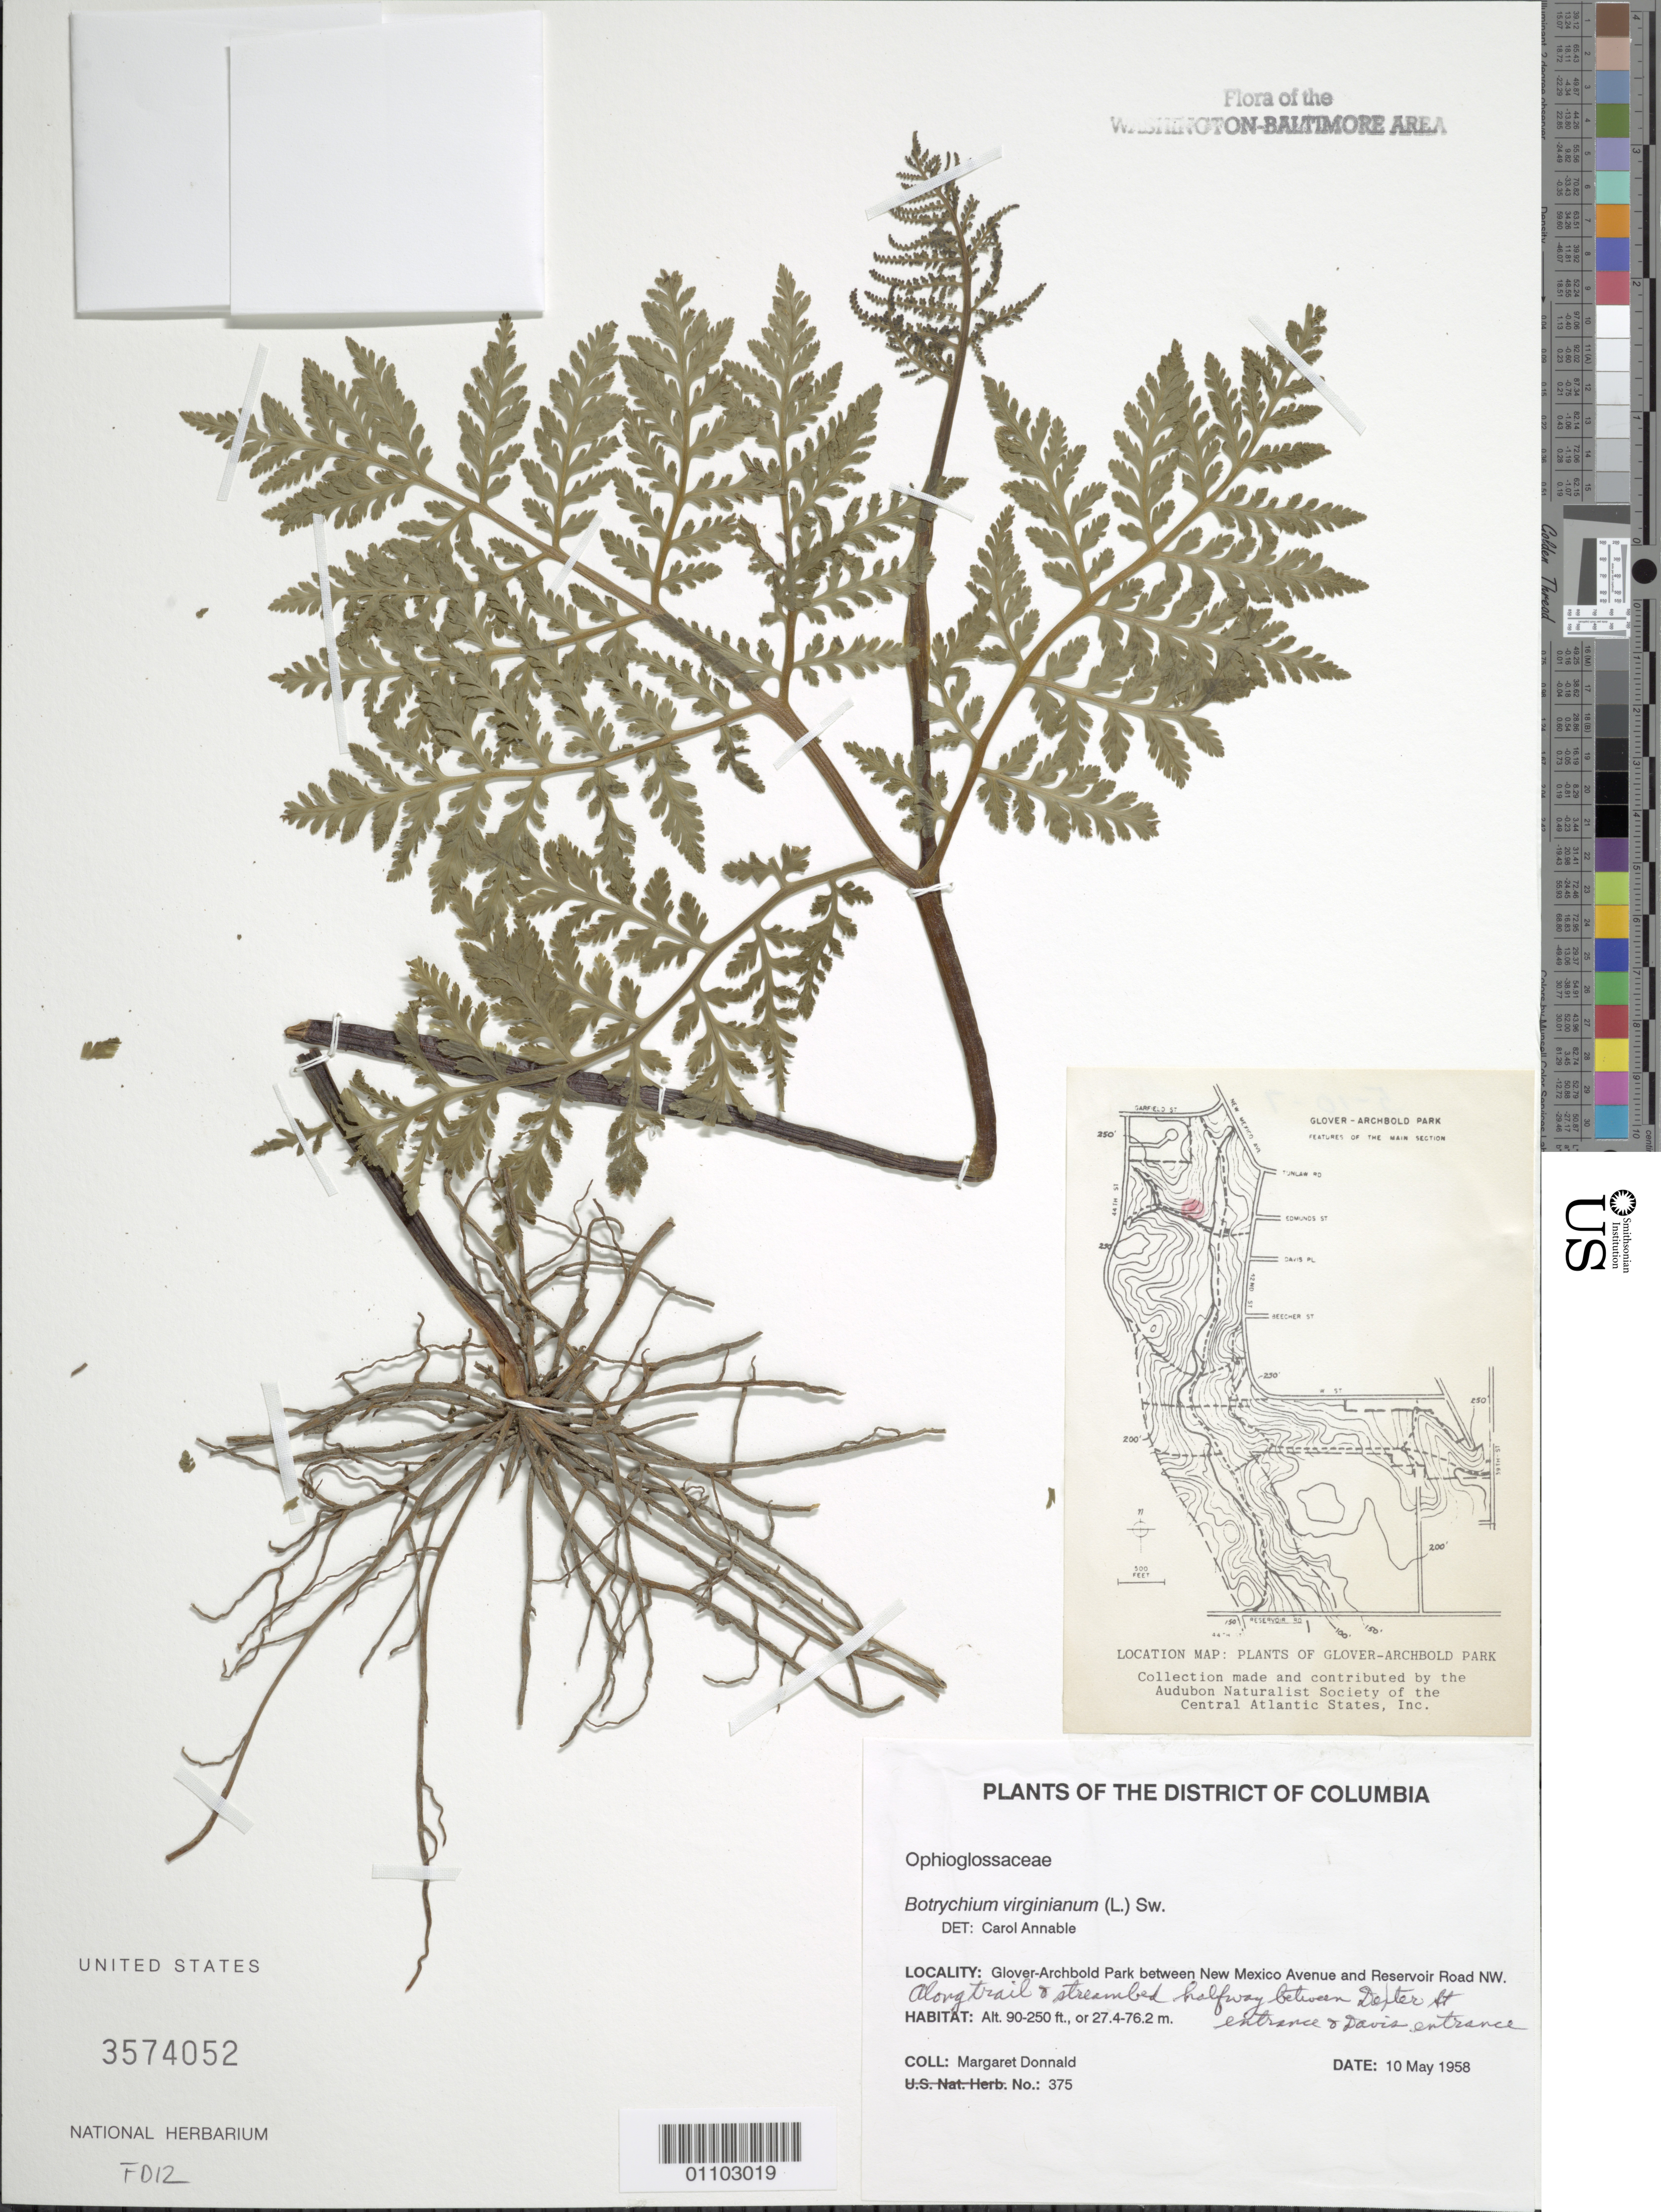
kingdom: Plantae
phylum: Tracheophyta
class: Polypodiopsida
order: Ophioglossales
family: Ophioglossaceae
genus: Botrychium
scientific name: Botrychium virginianum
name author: (L.) Sw.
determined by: Annable, C. R.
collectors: M. Donnald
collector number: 375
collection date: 1958-05-10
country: United States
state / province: District of Columbia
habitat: Along trail and streambed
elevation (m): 27.4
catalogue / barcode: US 3574052